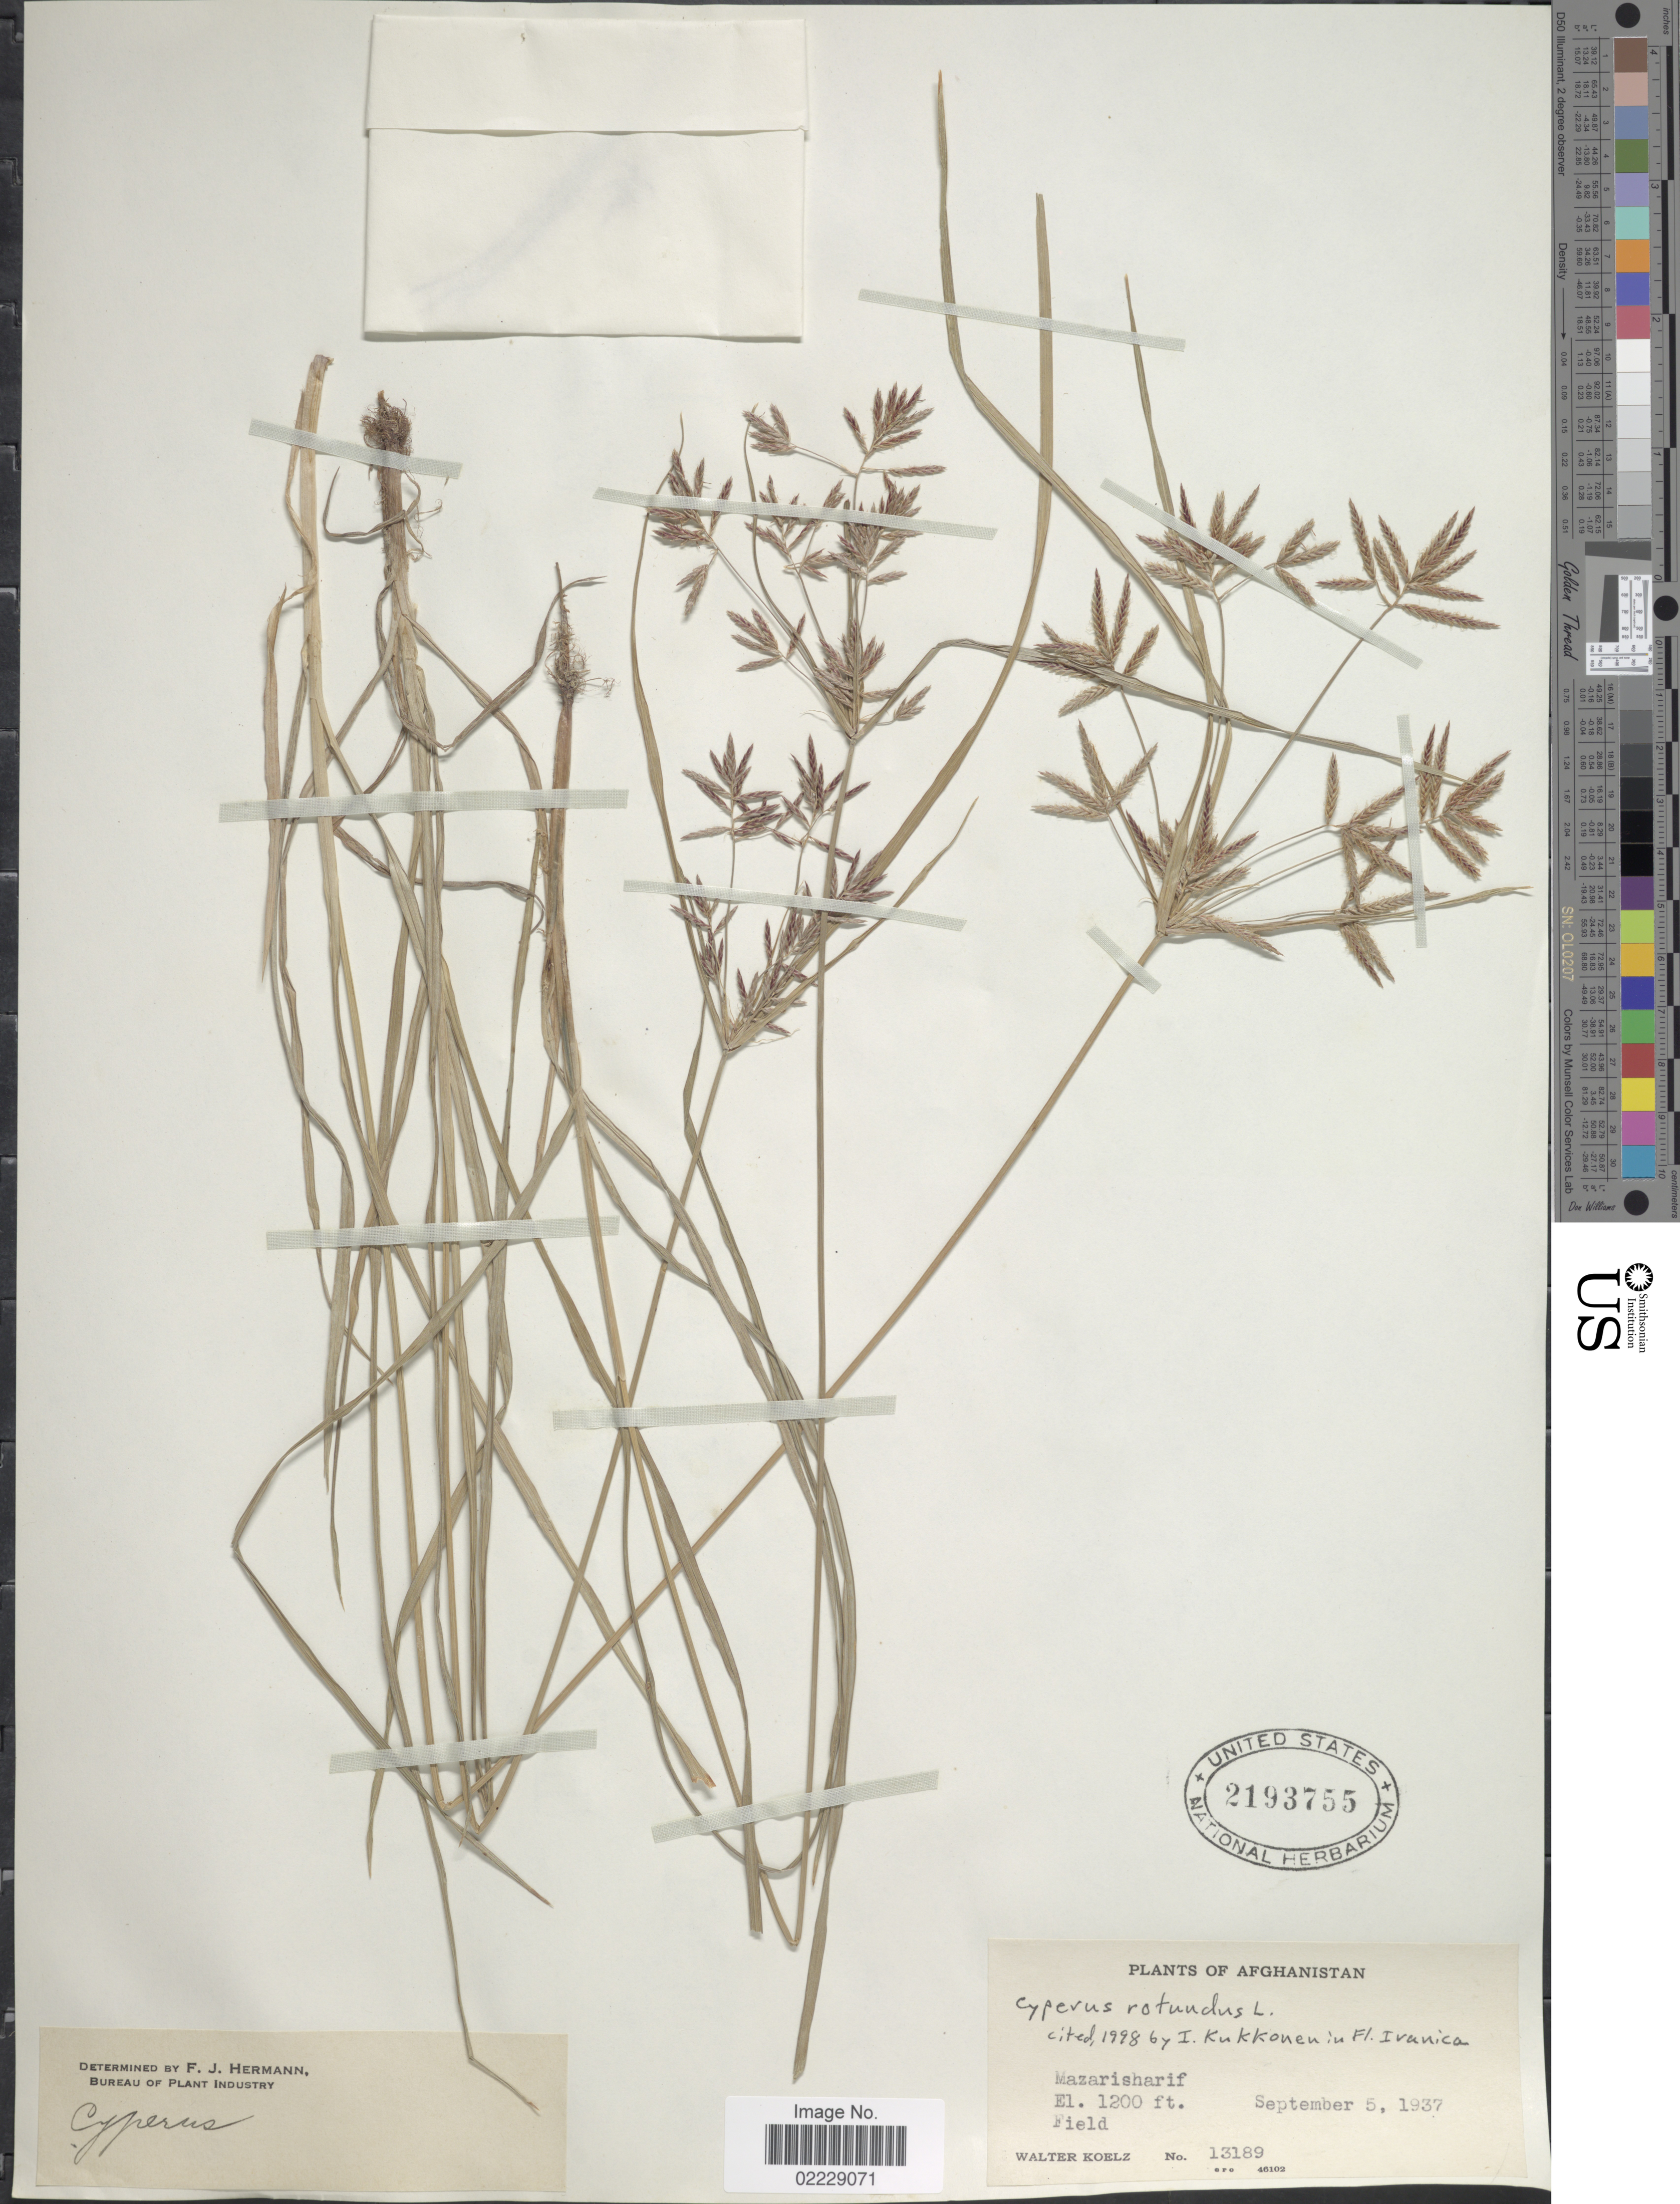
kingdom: Plantae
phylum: Tracheophyta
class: Liliopsida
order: Poales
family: Cyperaceae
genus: Cyperus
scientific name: Cyperus procerus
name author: Rottb.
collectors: W. N. Koelz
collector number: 13189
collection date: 1937-09-05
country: Afghanistan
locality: Mazarisharif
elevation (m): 366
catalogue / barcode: US 2193755